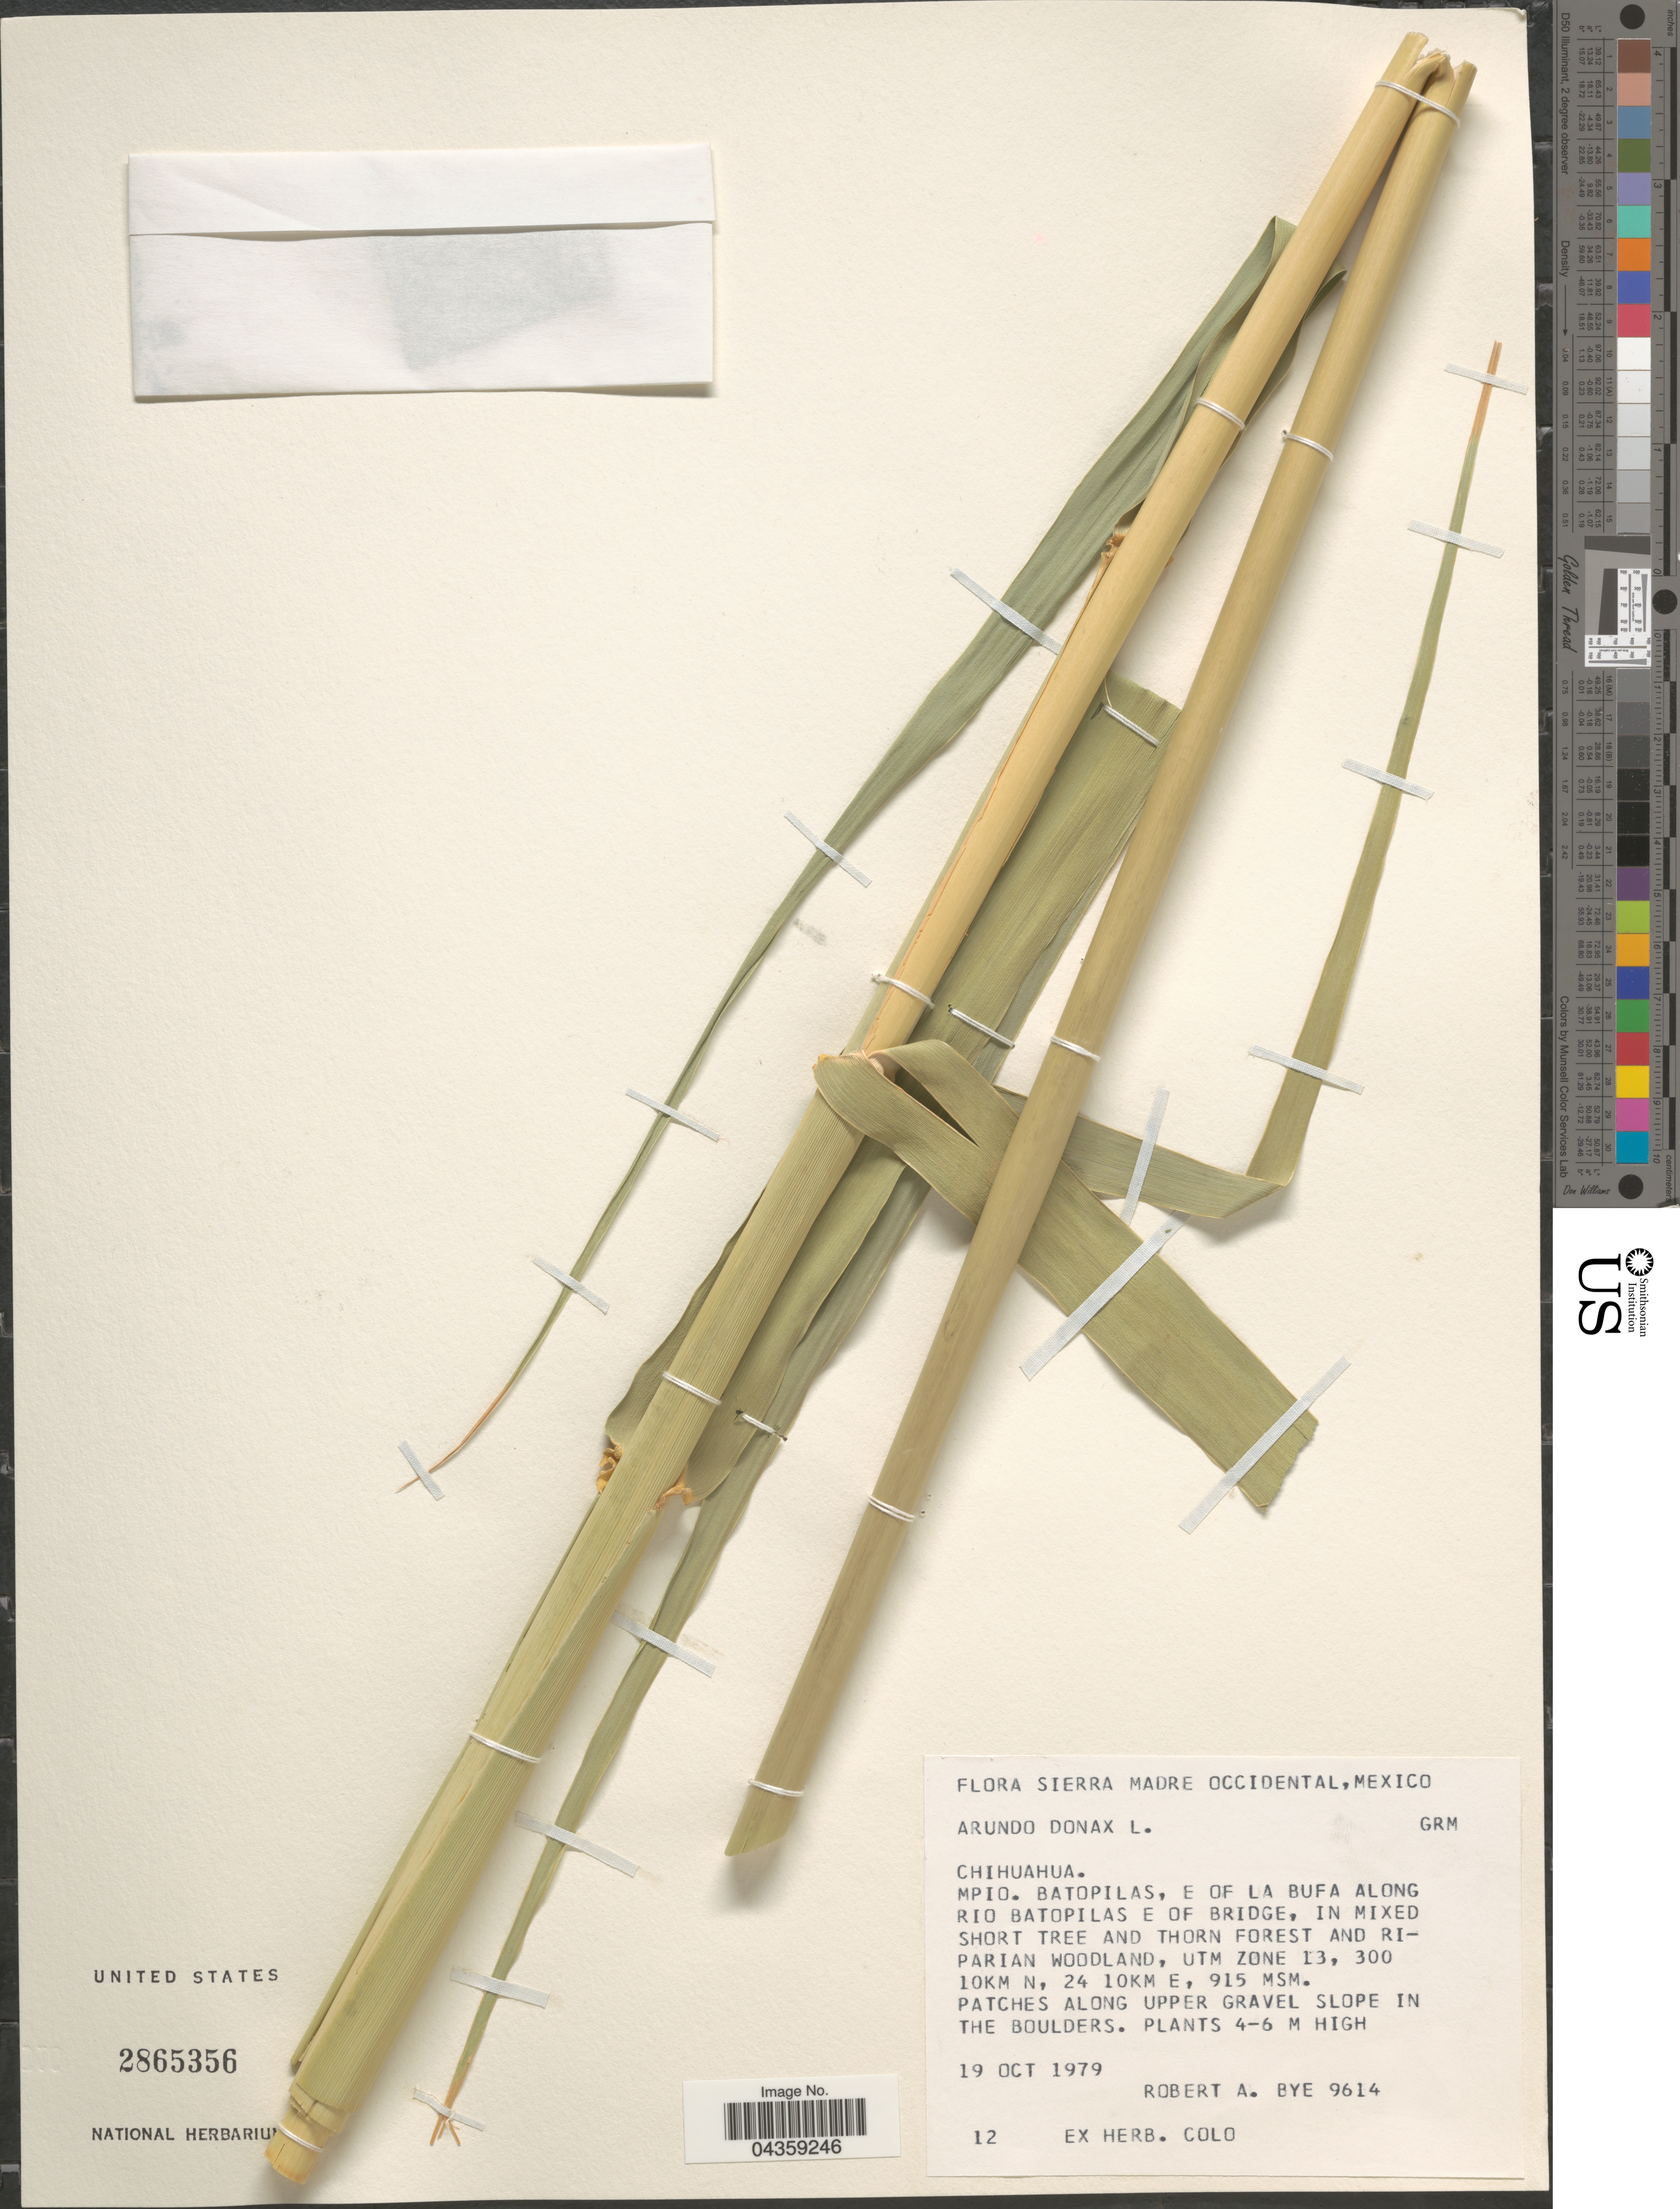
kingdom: Plantae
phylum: Tracheophyta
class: Liliopsida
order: Poales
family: Poaceae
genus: Arundo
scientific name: Arundo donax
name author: L.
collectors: R. A. Bye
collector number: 9614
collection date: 1979-10-19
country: Mexico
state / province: Chihuahua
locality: Sierra Madre Occidental. Mpio. Batopilas, E of La Bufa along Rio Batopilas E of bridge, in mixed short tree and thorn forest and riparian woodland, UTM zone 13, 300. 10km N, 24 10km E.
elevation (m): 915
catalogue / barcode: US 2865356